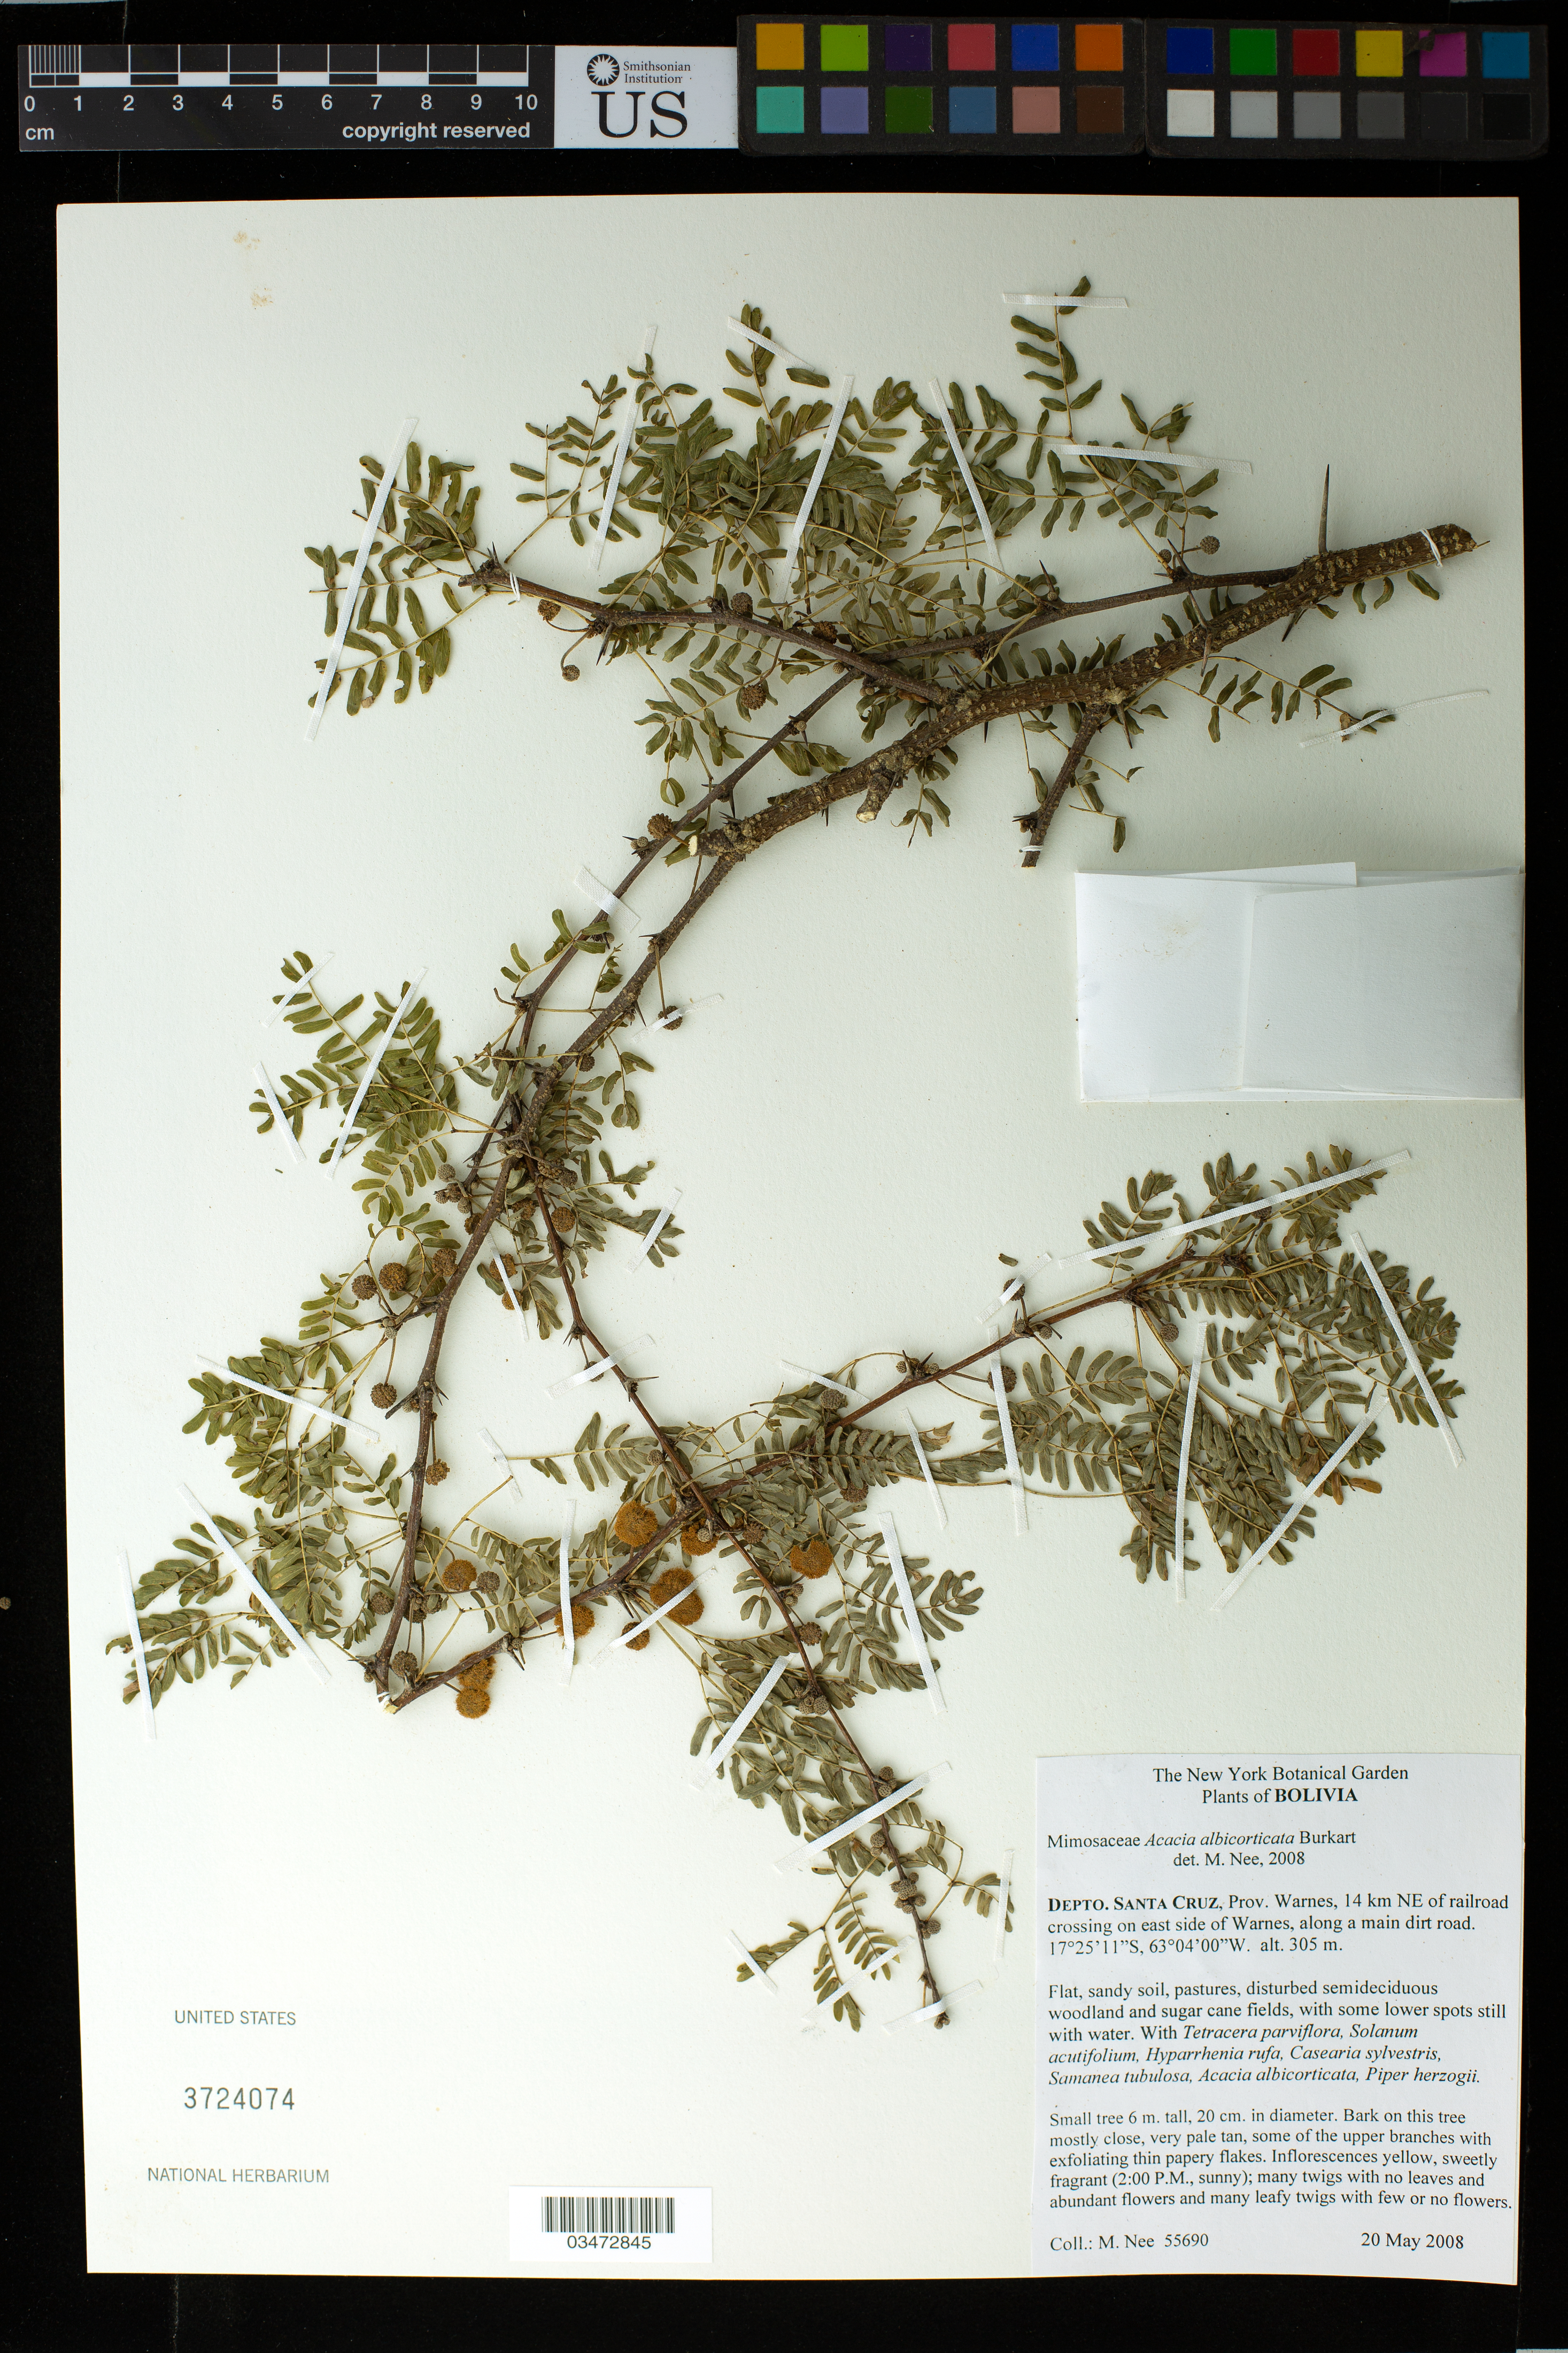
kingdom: Plantae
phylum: Tracheophyta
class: Magnoliopsida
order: Fabales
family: Fabaceae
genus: Vachellia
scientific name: Vachellia albicorticata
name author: (Burkart) Seigler & Ebinger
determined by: Romero, C.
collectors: M. Nee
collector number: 55690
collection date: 2008-05-20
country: Bolivia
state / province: Santa Cruz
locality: Prov. Warnes, 14 km NE of railroad crossing on east side of Warnes, along a main dirt road.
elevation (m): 305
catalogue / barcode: US 3724074